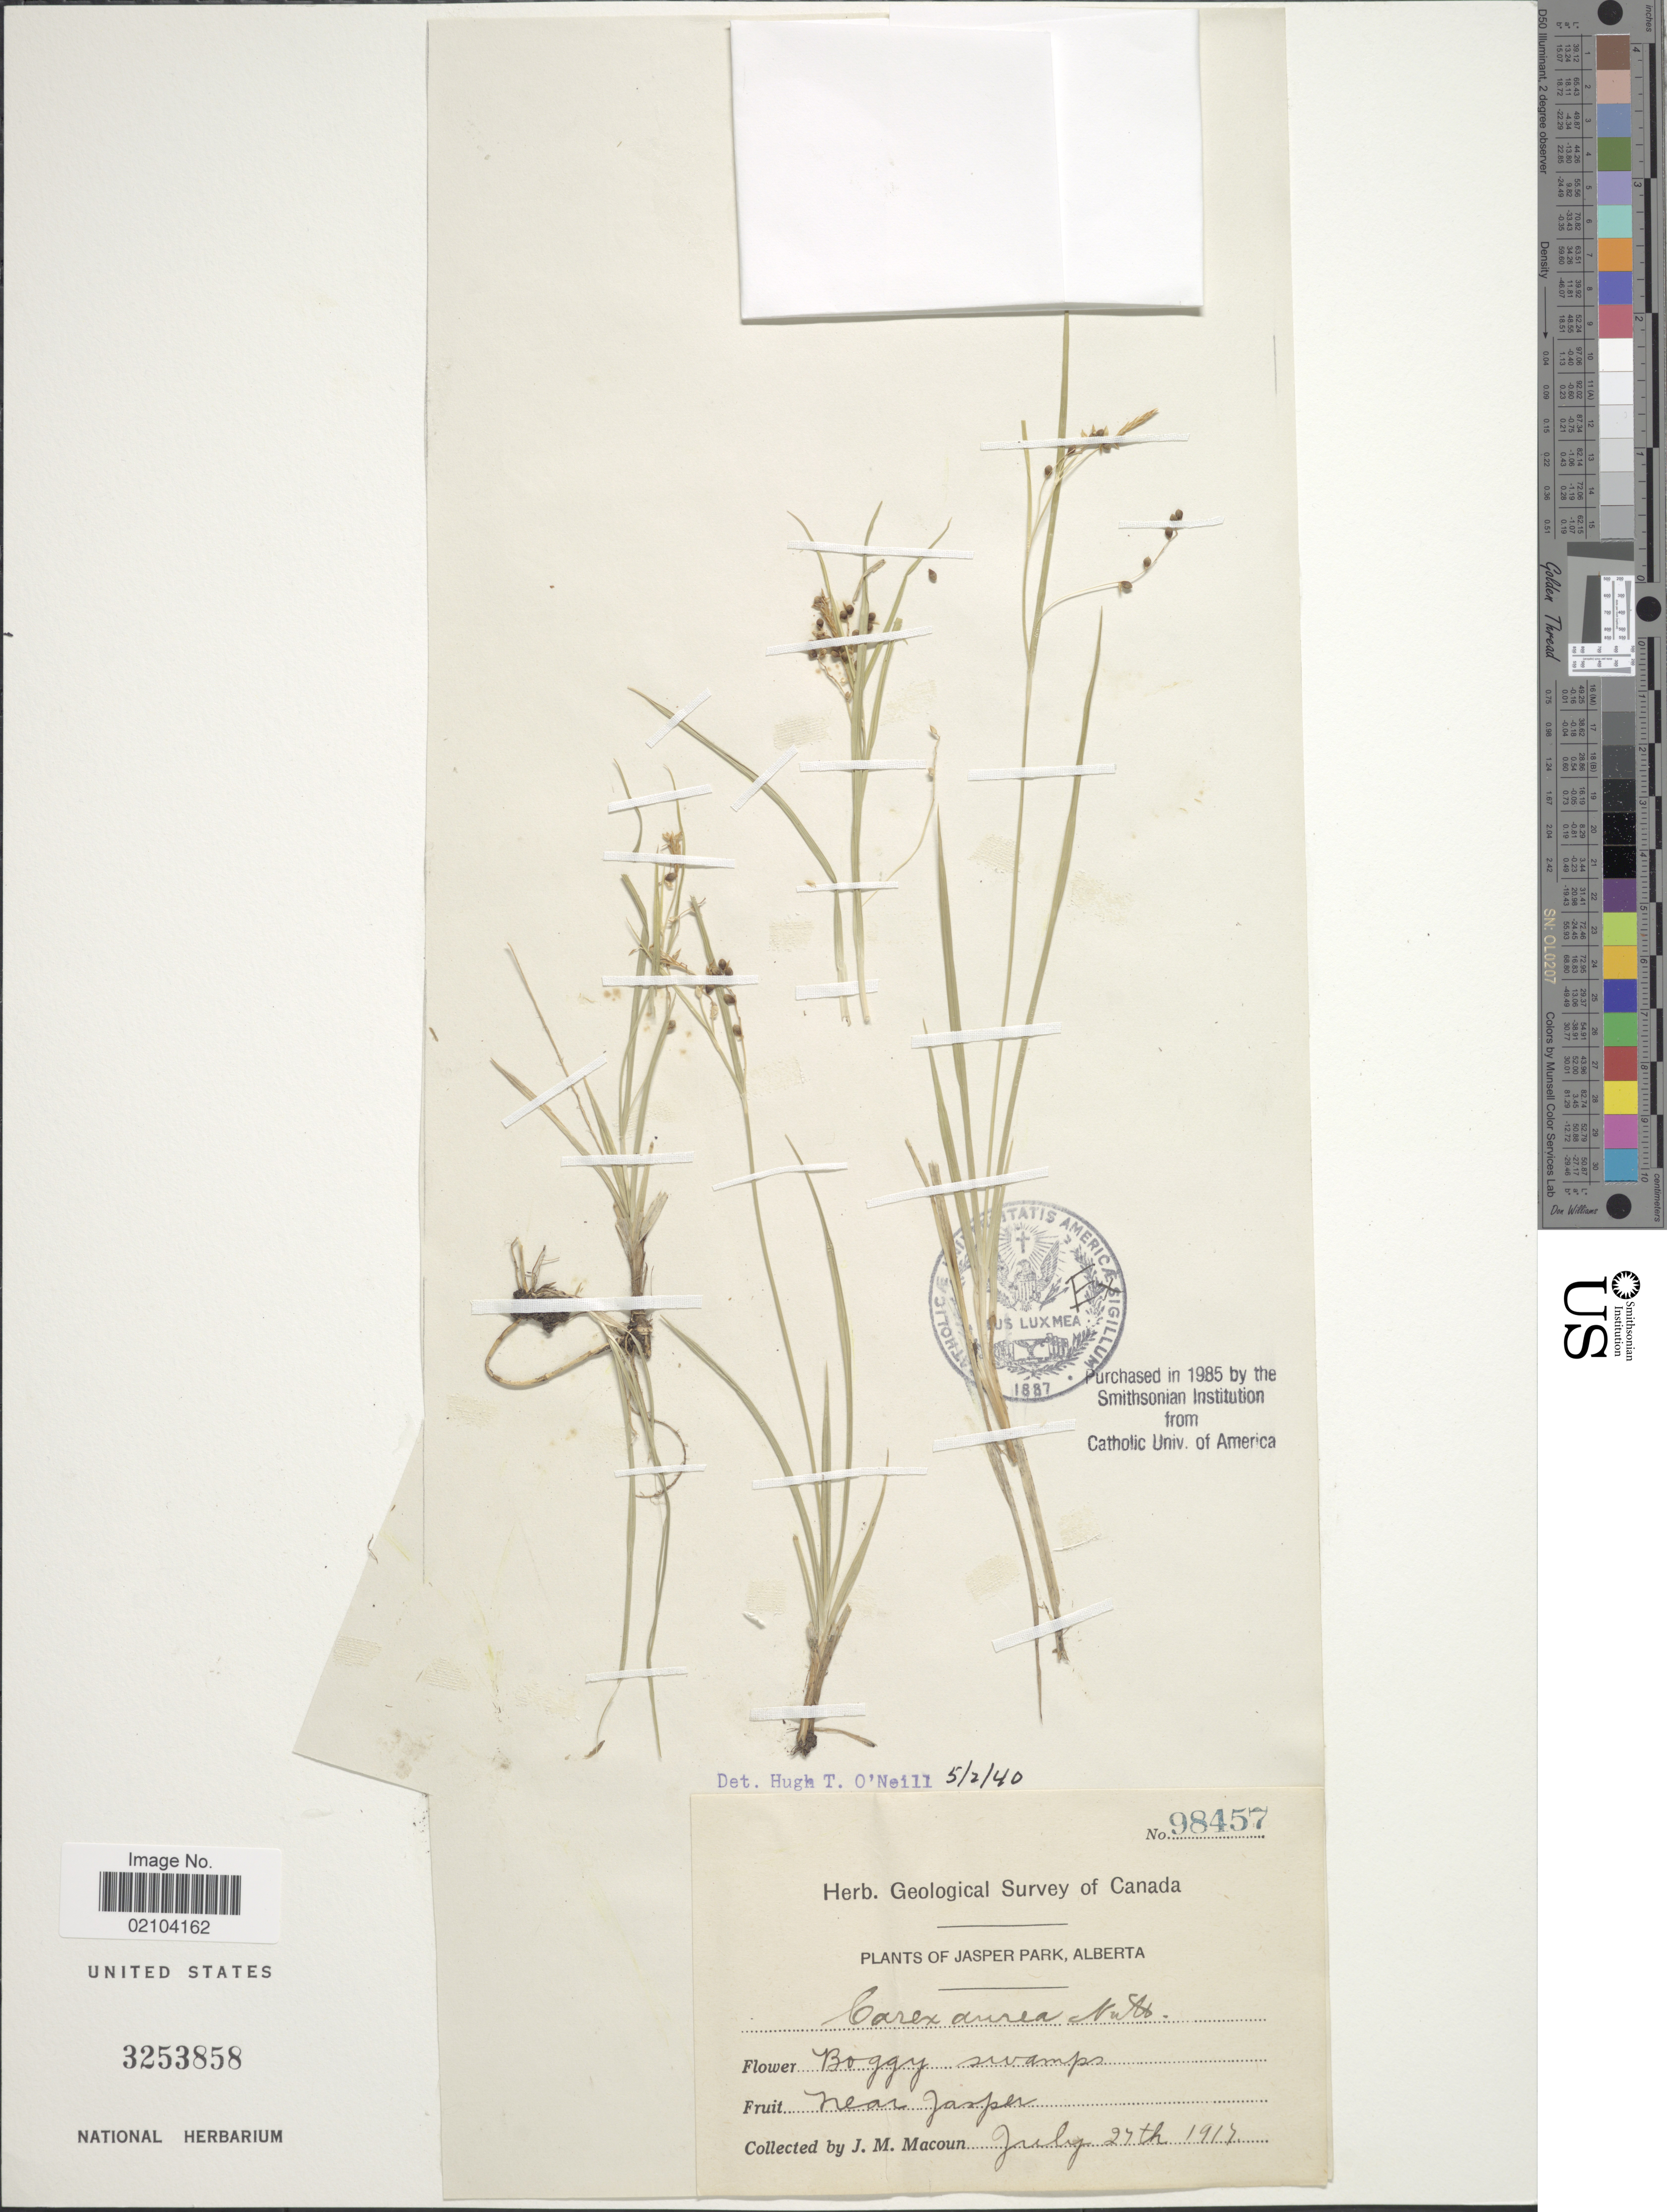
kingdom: Plantae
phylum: Tracheophyta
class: Liliopsida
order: Poales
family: Cyperaceae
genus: Carex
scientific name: Carex aurea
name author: Nutt.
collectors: J. M. Macoun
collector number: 98457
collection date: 1917-07-27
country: Canada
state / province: Alberta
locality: Jasper Park, Alberta. Near Jasper. Boggy swamps.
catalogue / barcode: US 3253858